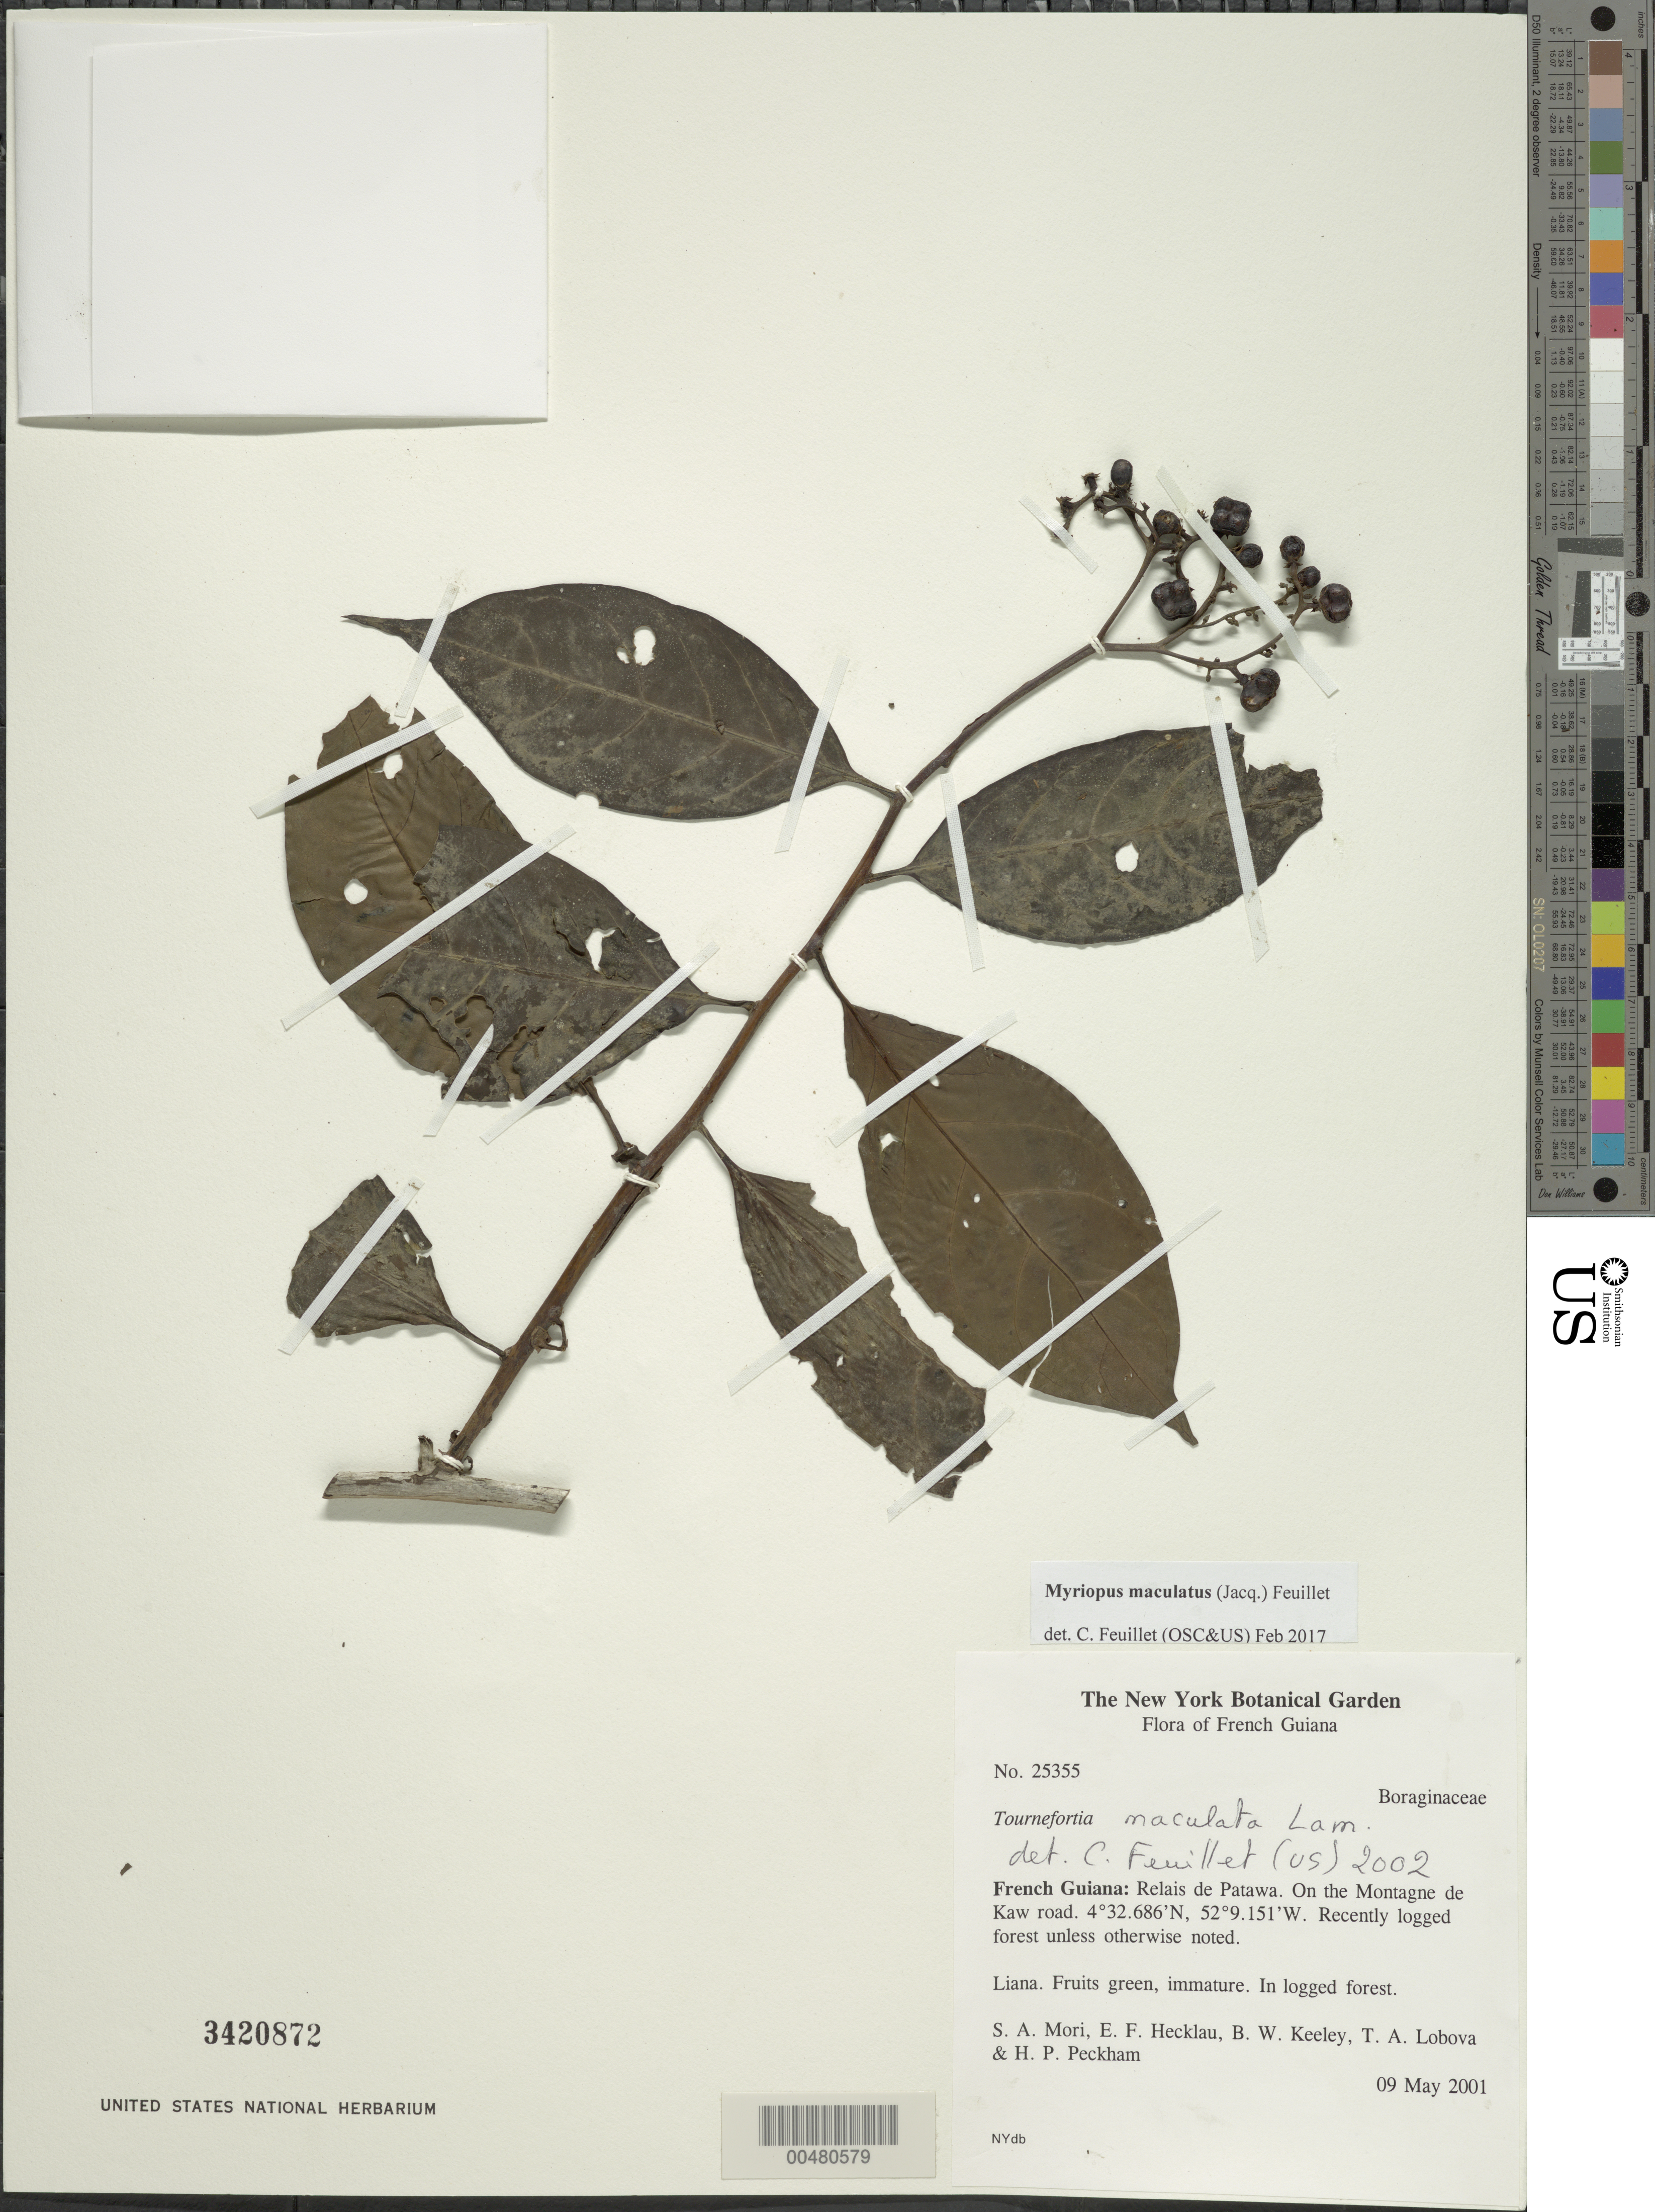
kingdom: Plantae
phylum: Tracheophyta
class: Magnoliopsida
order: Boraginales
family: Heliotropiaceae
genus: Myriopus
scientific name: Myriopus maculatus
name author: (Jacq.) Feuillet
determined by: Feuillet, C.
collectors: S. Mori, E. Hecklau, B. W. Keeley, T. Lobova & H. Peckham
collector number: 25355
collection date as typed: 9-May-01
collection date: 2001-05-09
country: French Guiana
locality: Relais de Patawa. On the Montagne de Kaw road.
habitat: In logged forest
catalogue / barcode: US 3420872